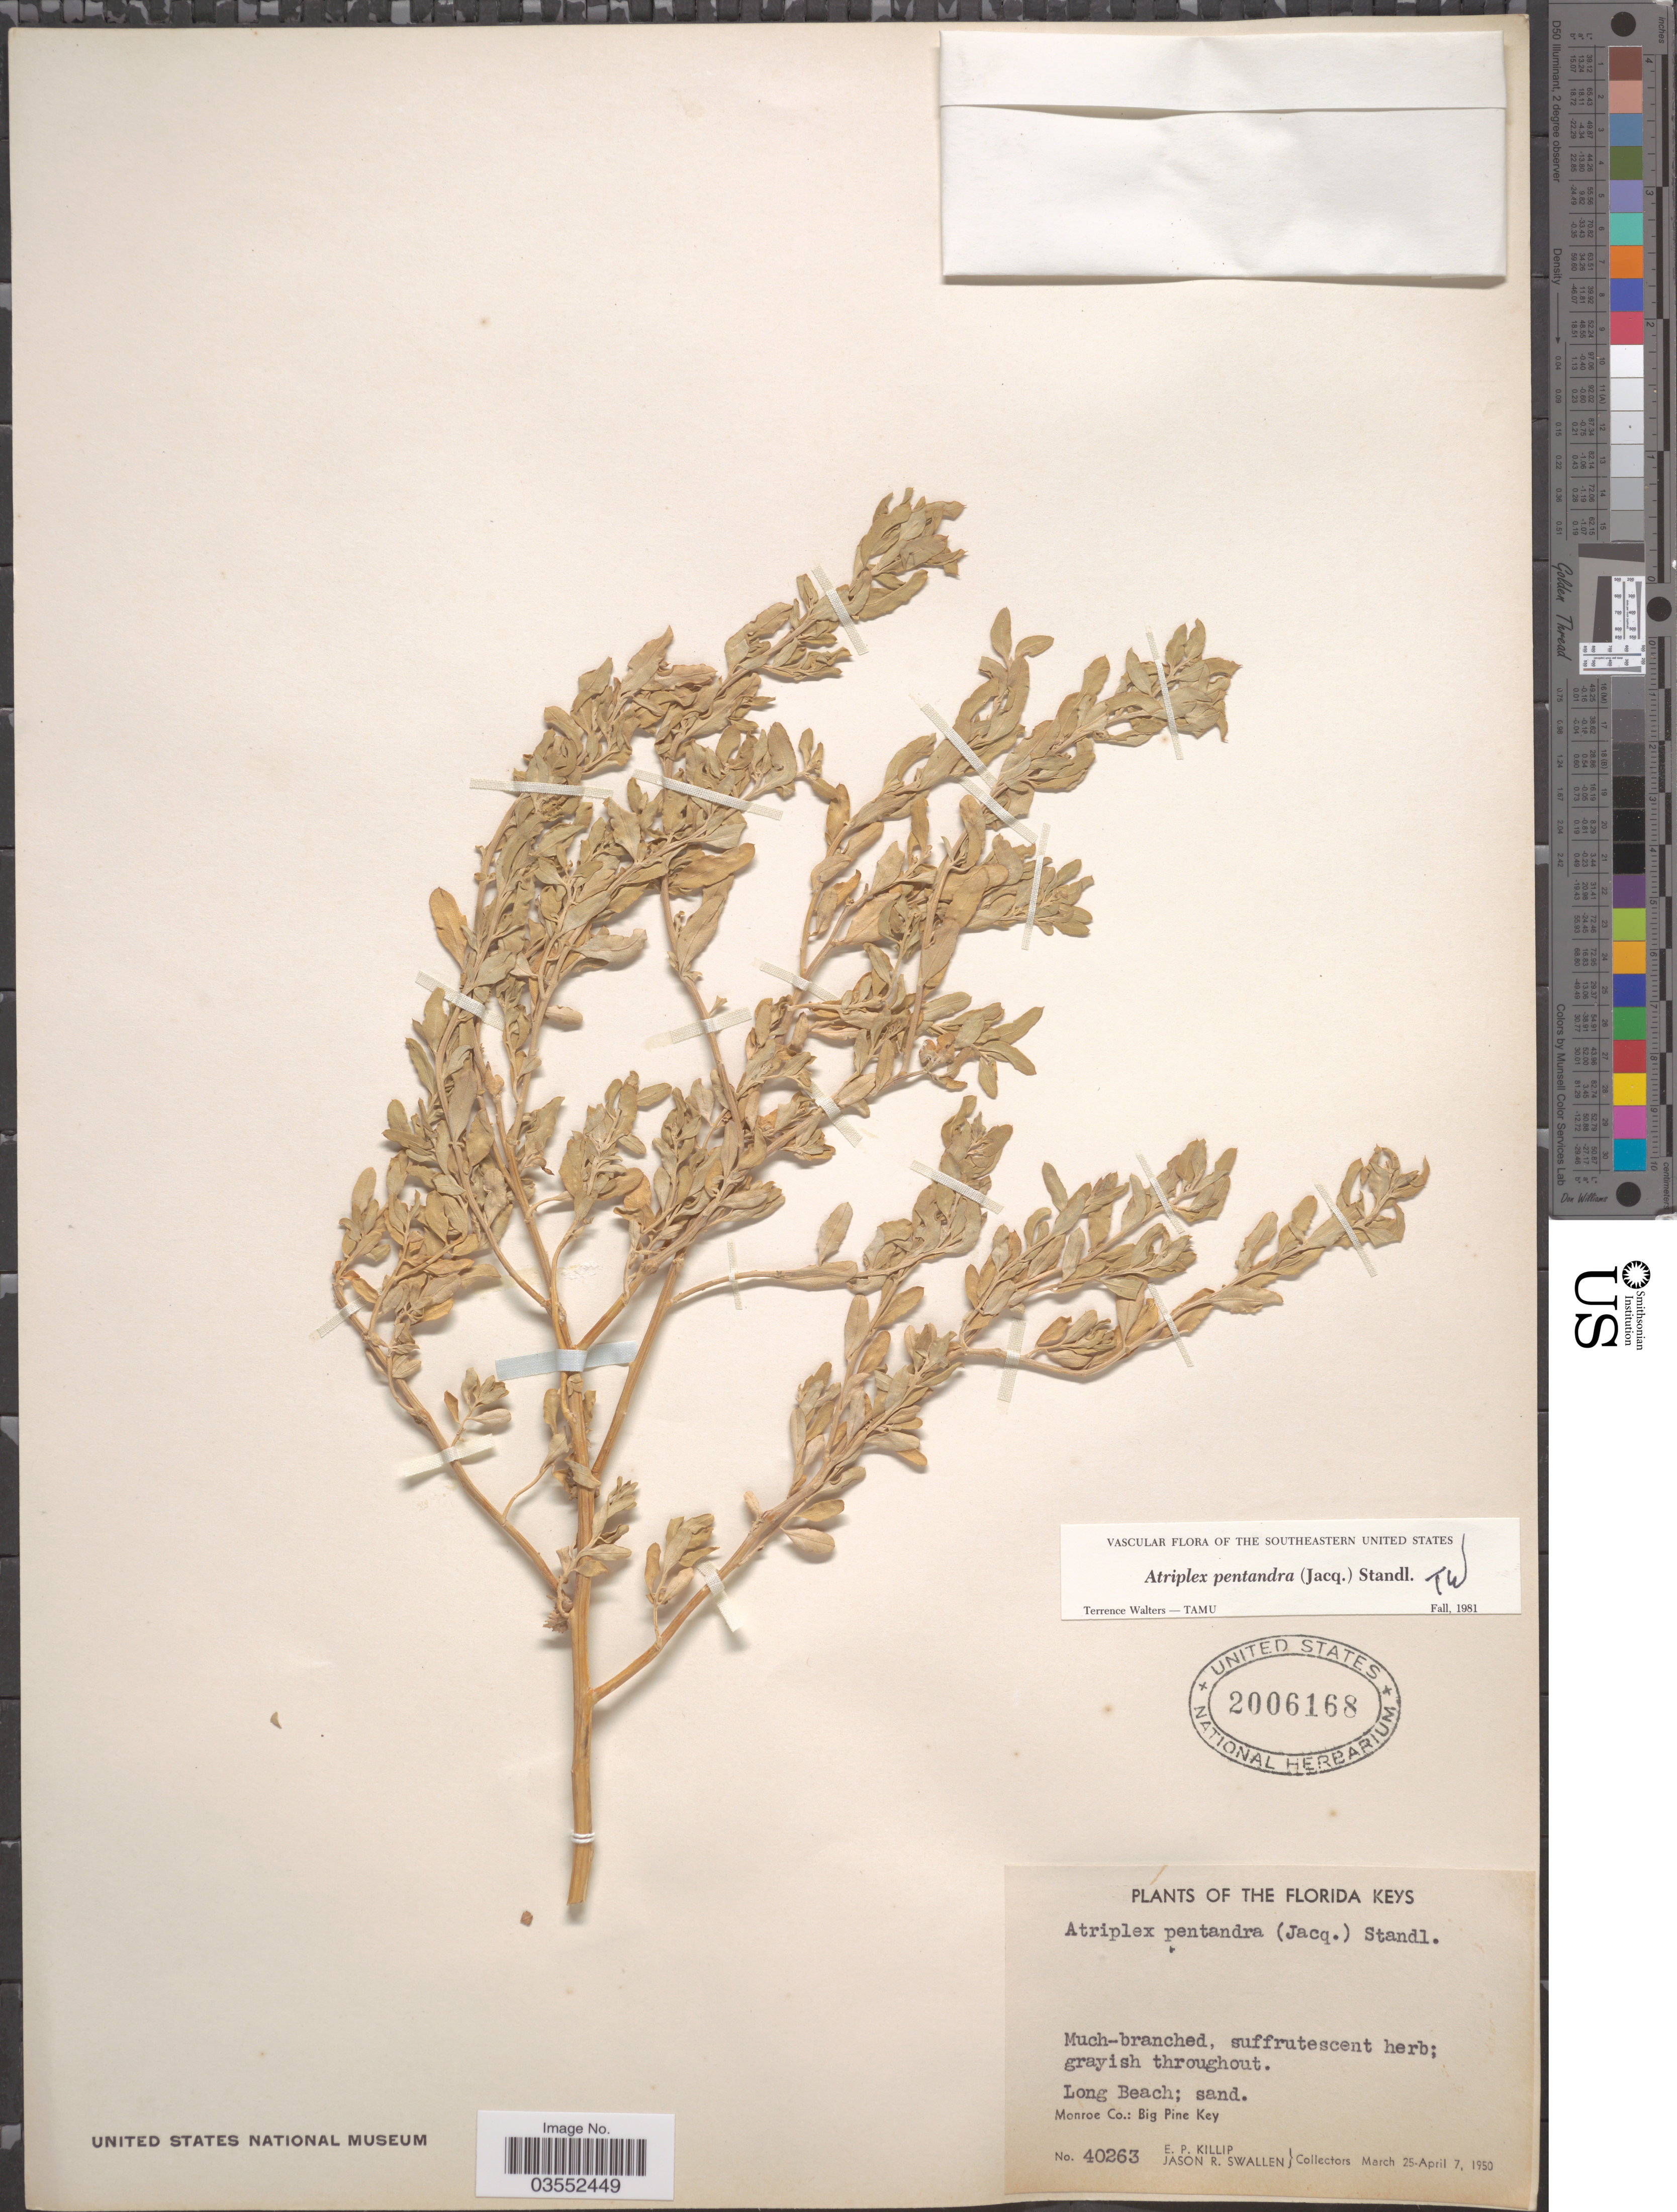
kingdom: Plantae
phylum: Tracheophyta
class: Magnoliopsida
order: Caryophyllales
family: Amaranthaceae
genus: Atriplex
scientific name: Atriplex pentandra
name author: (Jacq.) Standl.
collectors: E. P. Killip & J. R. Swallen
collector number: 40263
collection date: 1950-03-25/1950-04-07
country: United States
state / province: Florida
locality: The Florida Keys. Long Beach; sand. Monroe Co.: Big Pine Key.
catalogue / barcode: US 2006168